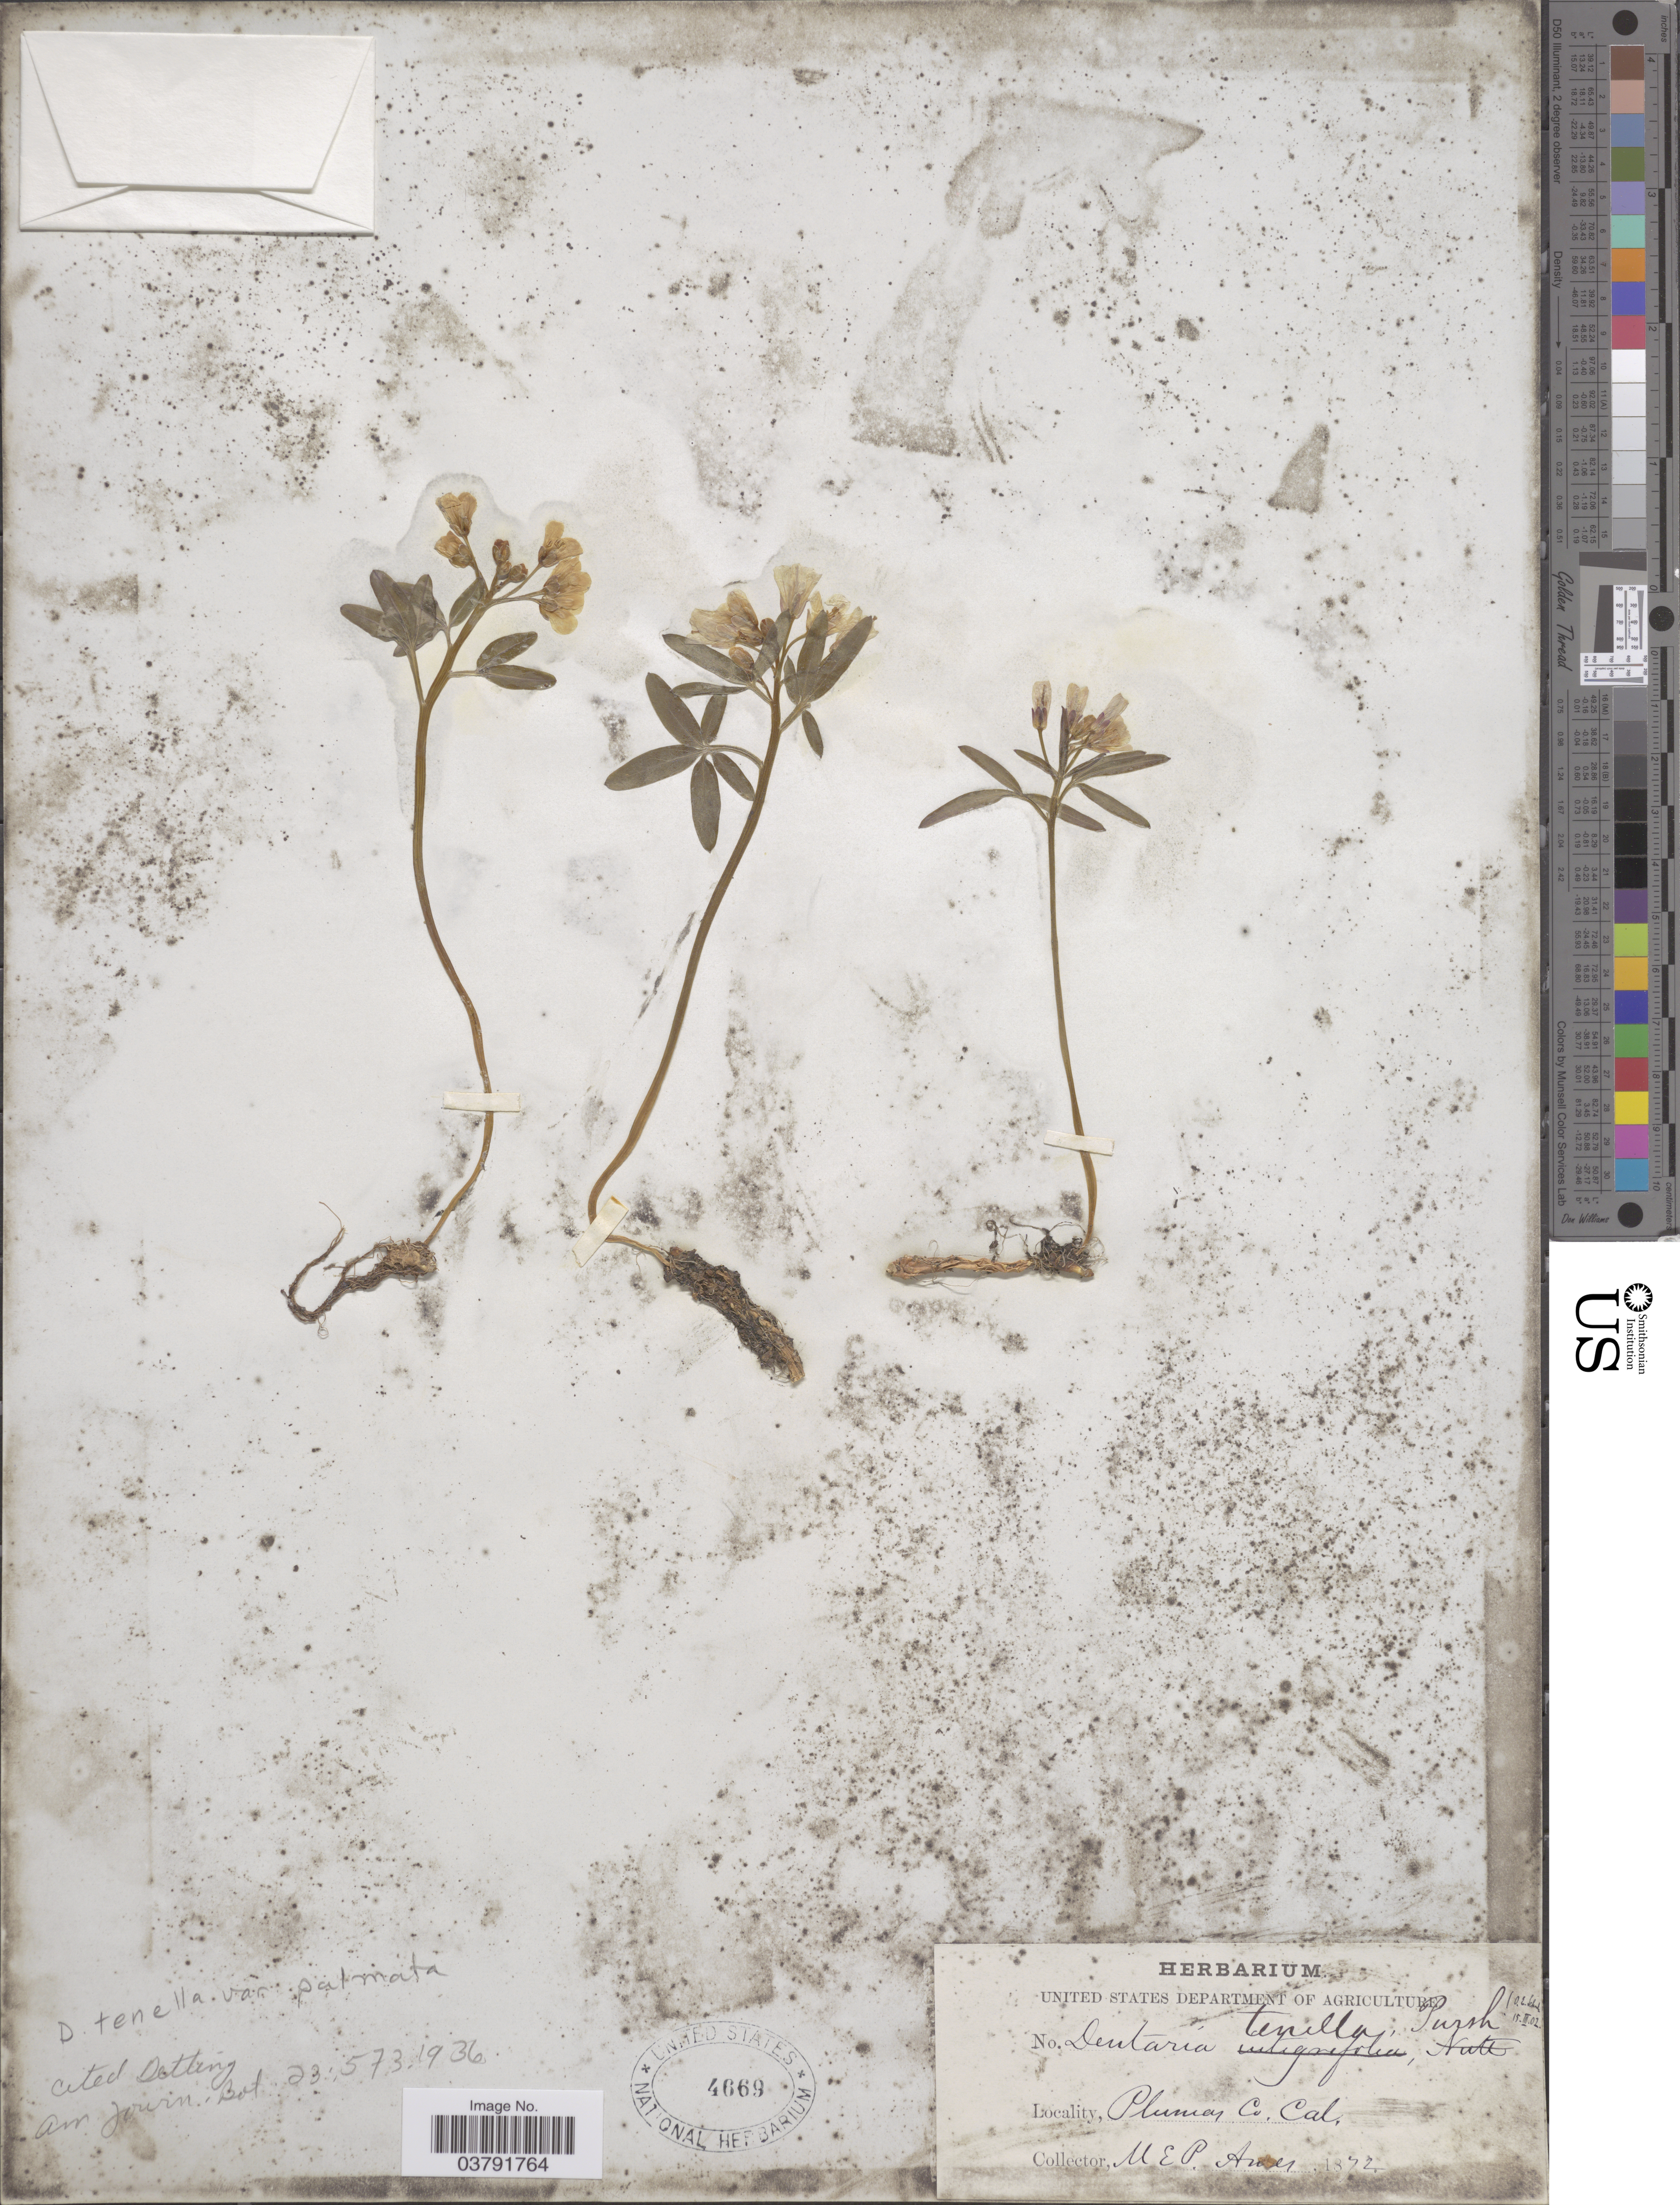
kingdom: Plantae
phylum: Tracheophyta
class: Magnoliopsida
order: Brassicales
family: Brassicaceae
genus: Dentaria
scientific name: Dentaria tenella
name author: Pursh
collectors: M. E. P. Ames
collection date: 1872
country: United States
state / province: California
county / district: Plumas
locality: Plumas Co.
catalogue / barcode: US 4669